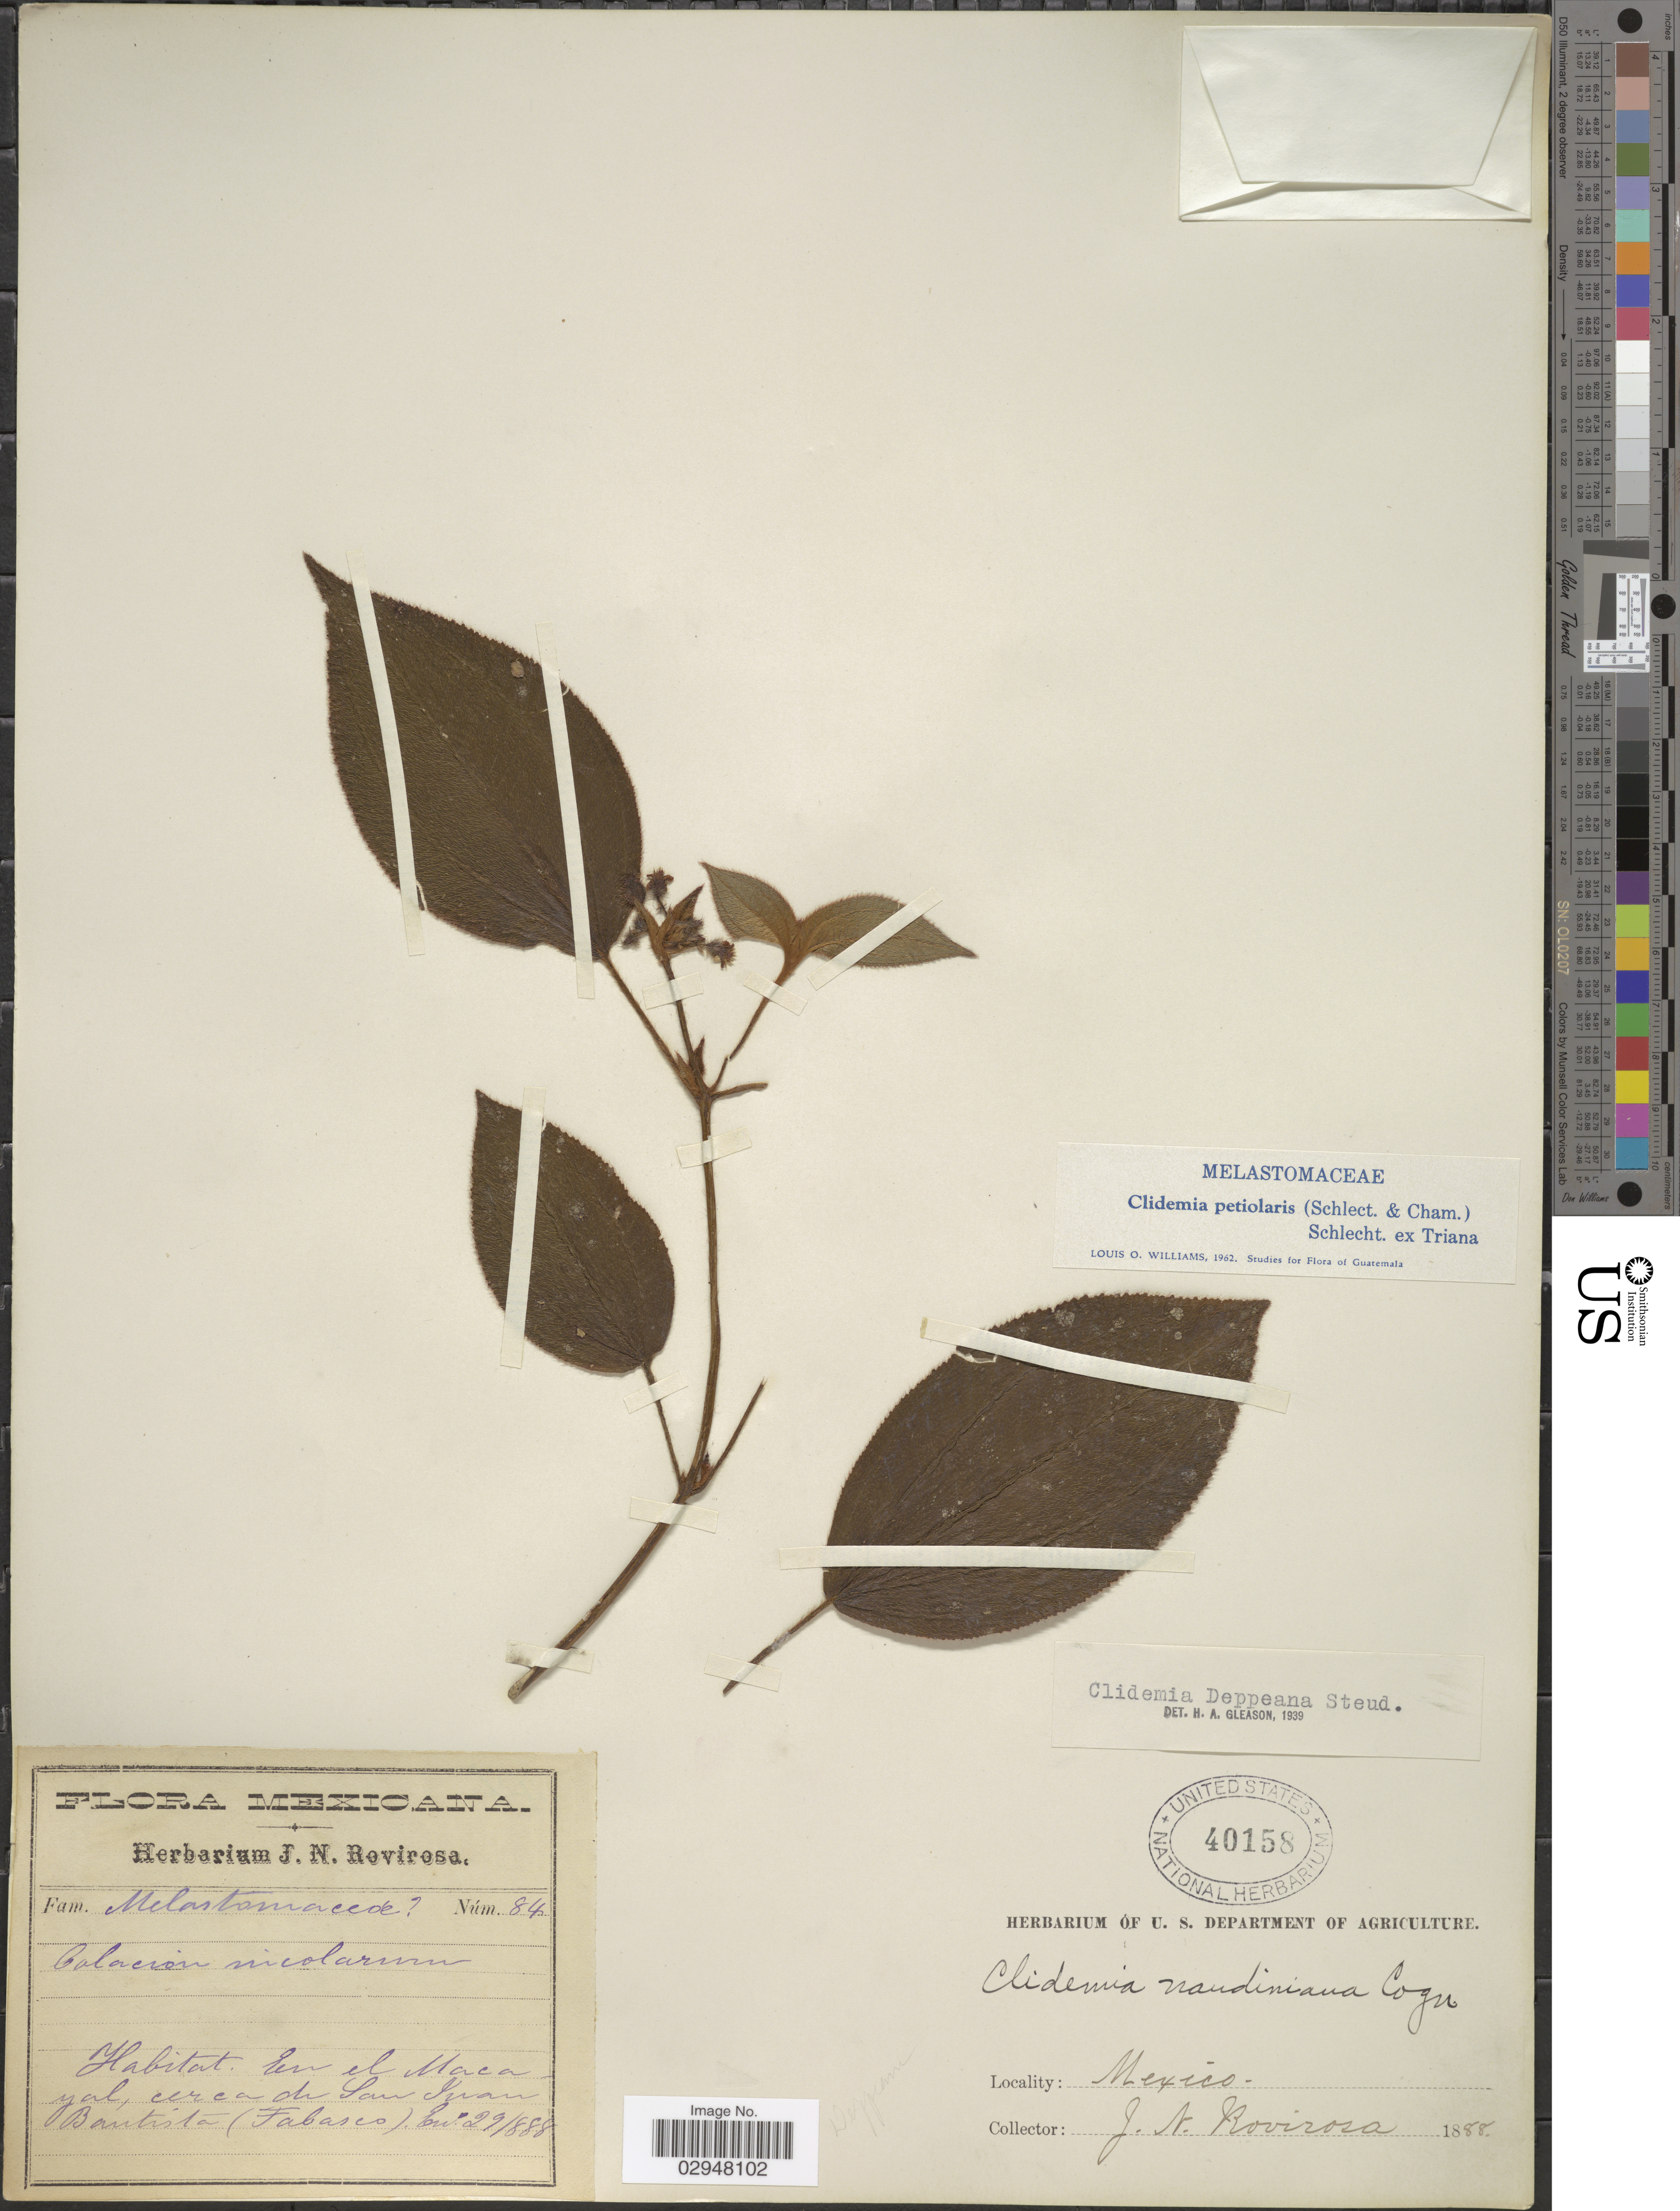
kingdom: Plantae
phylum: Tracheophyta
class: Magnoliopsida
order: Myrtales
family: Melastomataceae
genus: Clidemia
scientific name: Clidemia petiolaris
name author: (Schltdl. & Cham.) Schltdl. ex Triana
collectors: J. N. Rovirosa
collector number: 84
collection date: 1888-01-29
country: Mexico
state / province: Tabasco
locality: En el Macayal, cerca de San Juan Bautista (Tabasco).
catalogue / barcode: US 40158